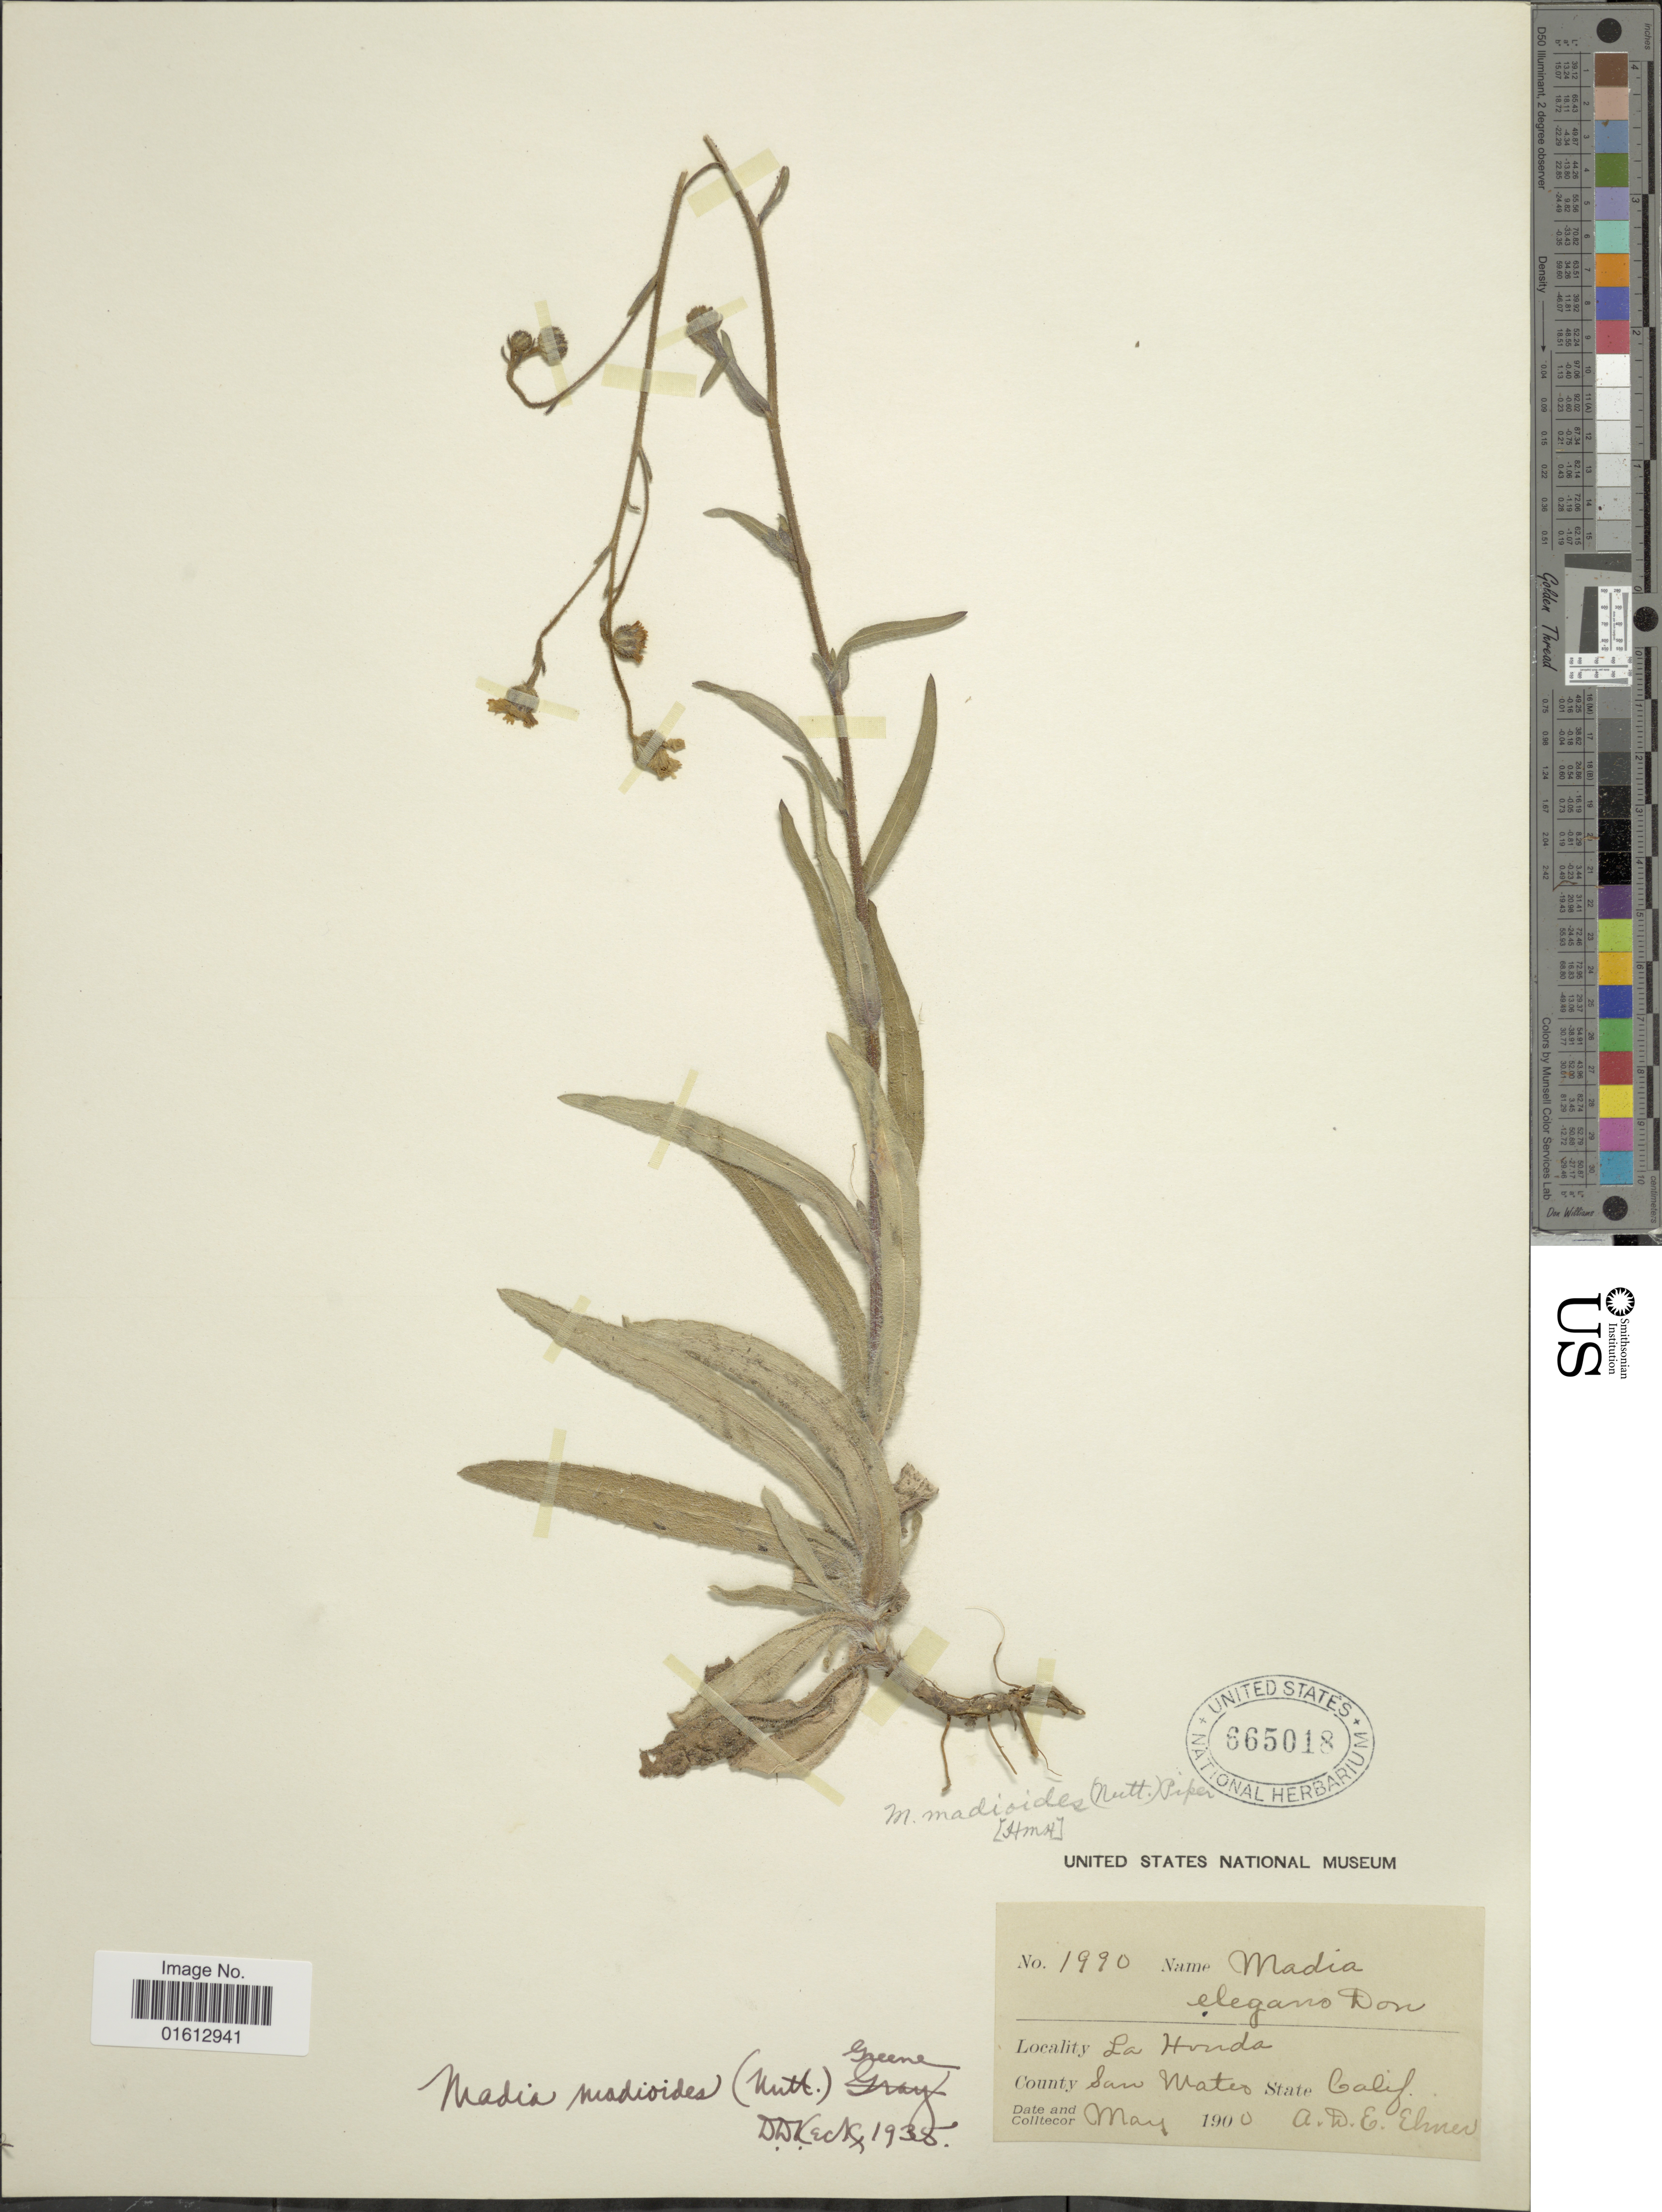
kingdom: Plantae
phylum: Tracheophyta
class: Magnoliopsida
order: Asterales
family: Asteraceae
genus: Madia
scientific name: Madia madioides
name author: (Nutt.) Greene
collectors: A. D. E. Elmer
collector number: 1990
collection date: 1900-05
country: United States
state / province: California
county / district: San Mateo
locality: Calif. La Honda, County San Mateo.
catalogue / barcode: US 665018